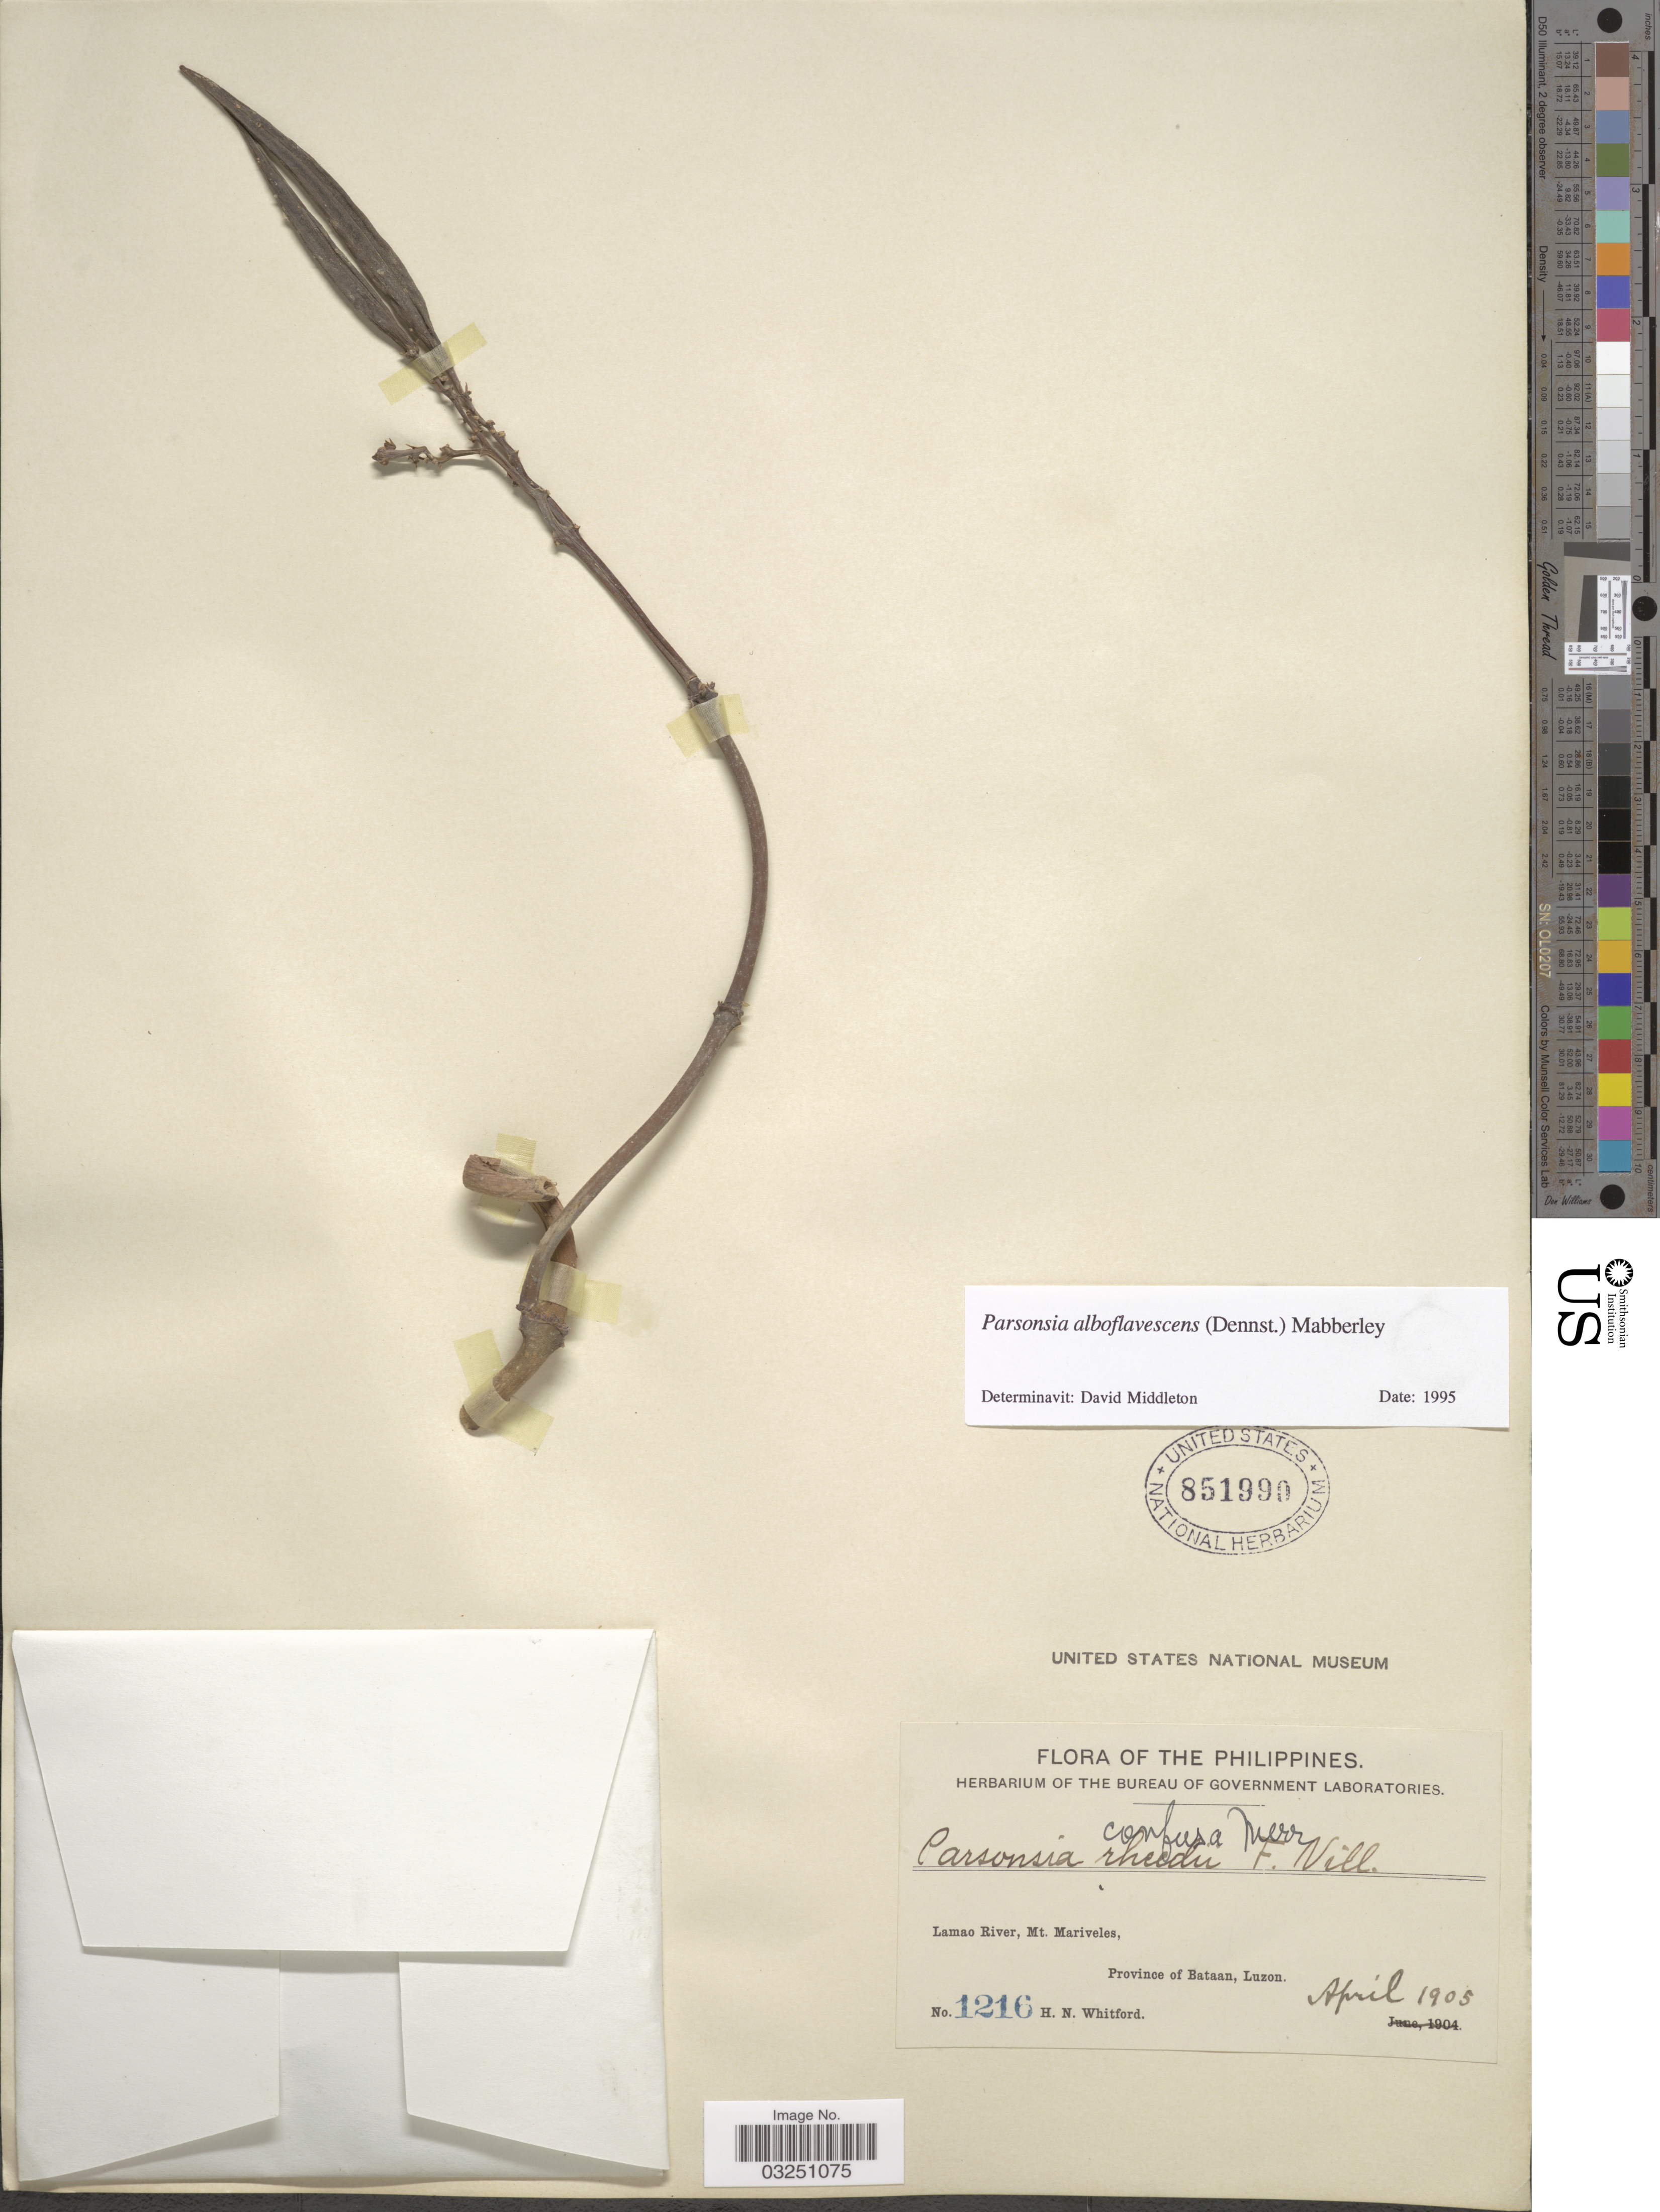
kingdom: Plantae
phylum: Tracheophyta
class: Magnoliopsida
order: Gentianales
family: Apocynaceae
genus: Parsonsia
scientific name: Parsonsia alboflavescens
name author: (Dennst.) Mabberley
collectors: H. N. Whitford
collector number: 1216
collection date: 1905-04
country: Philippines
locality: Lamao River, Mt. Mariveles, Province of Bataan, Luzon.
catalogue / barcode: US 851990